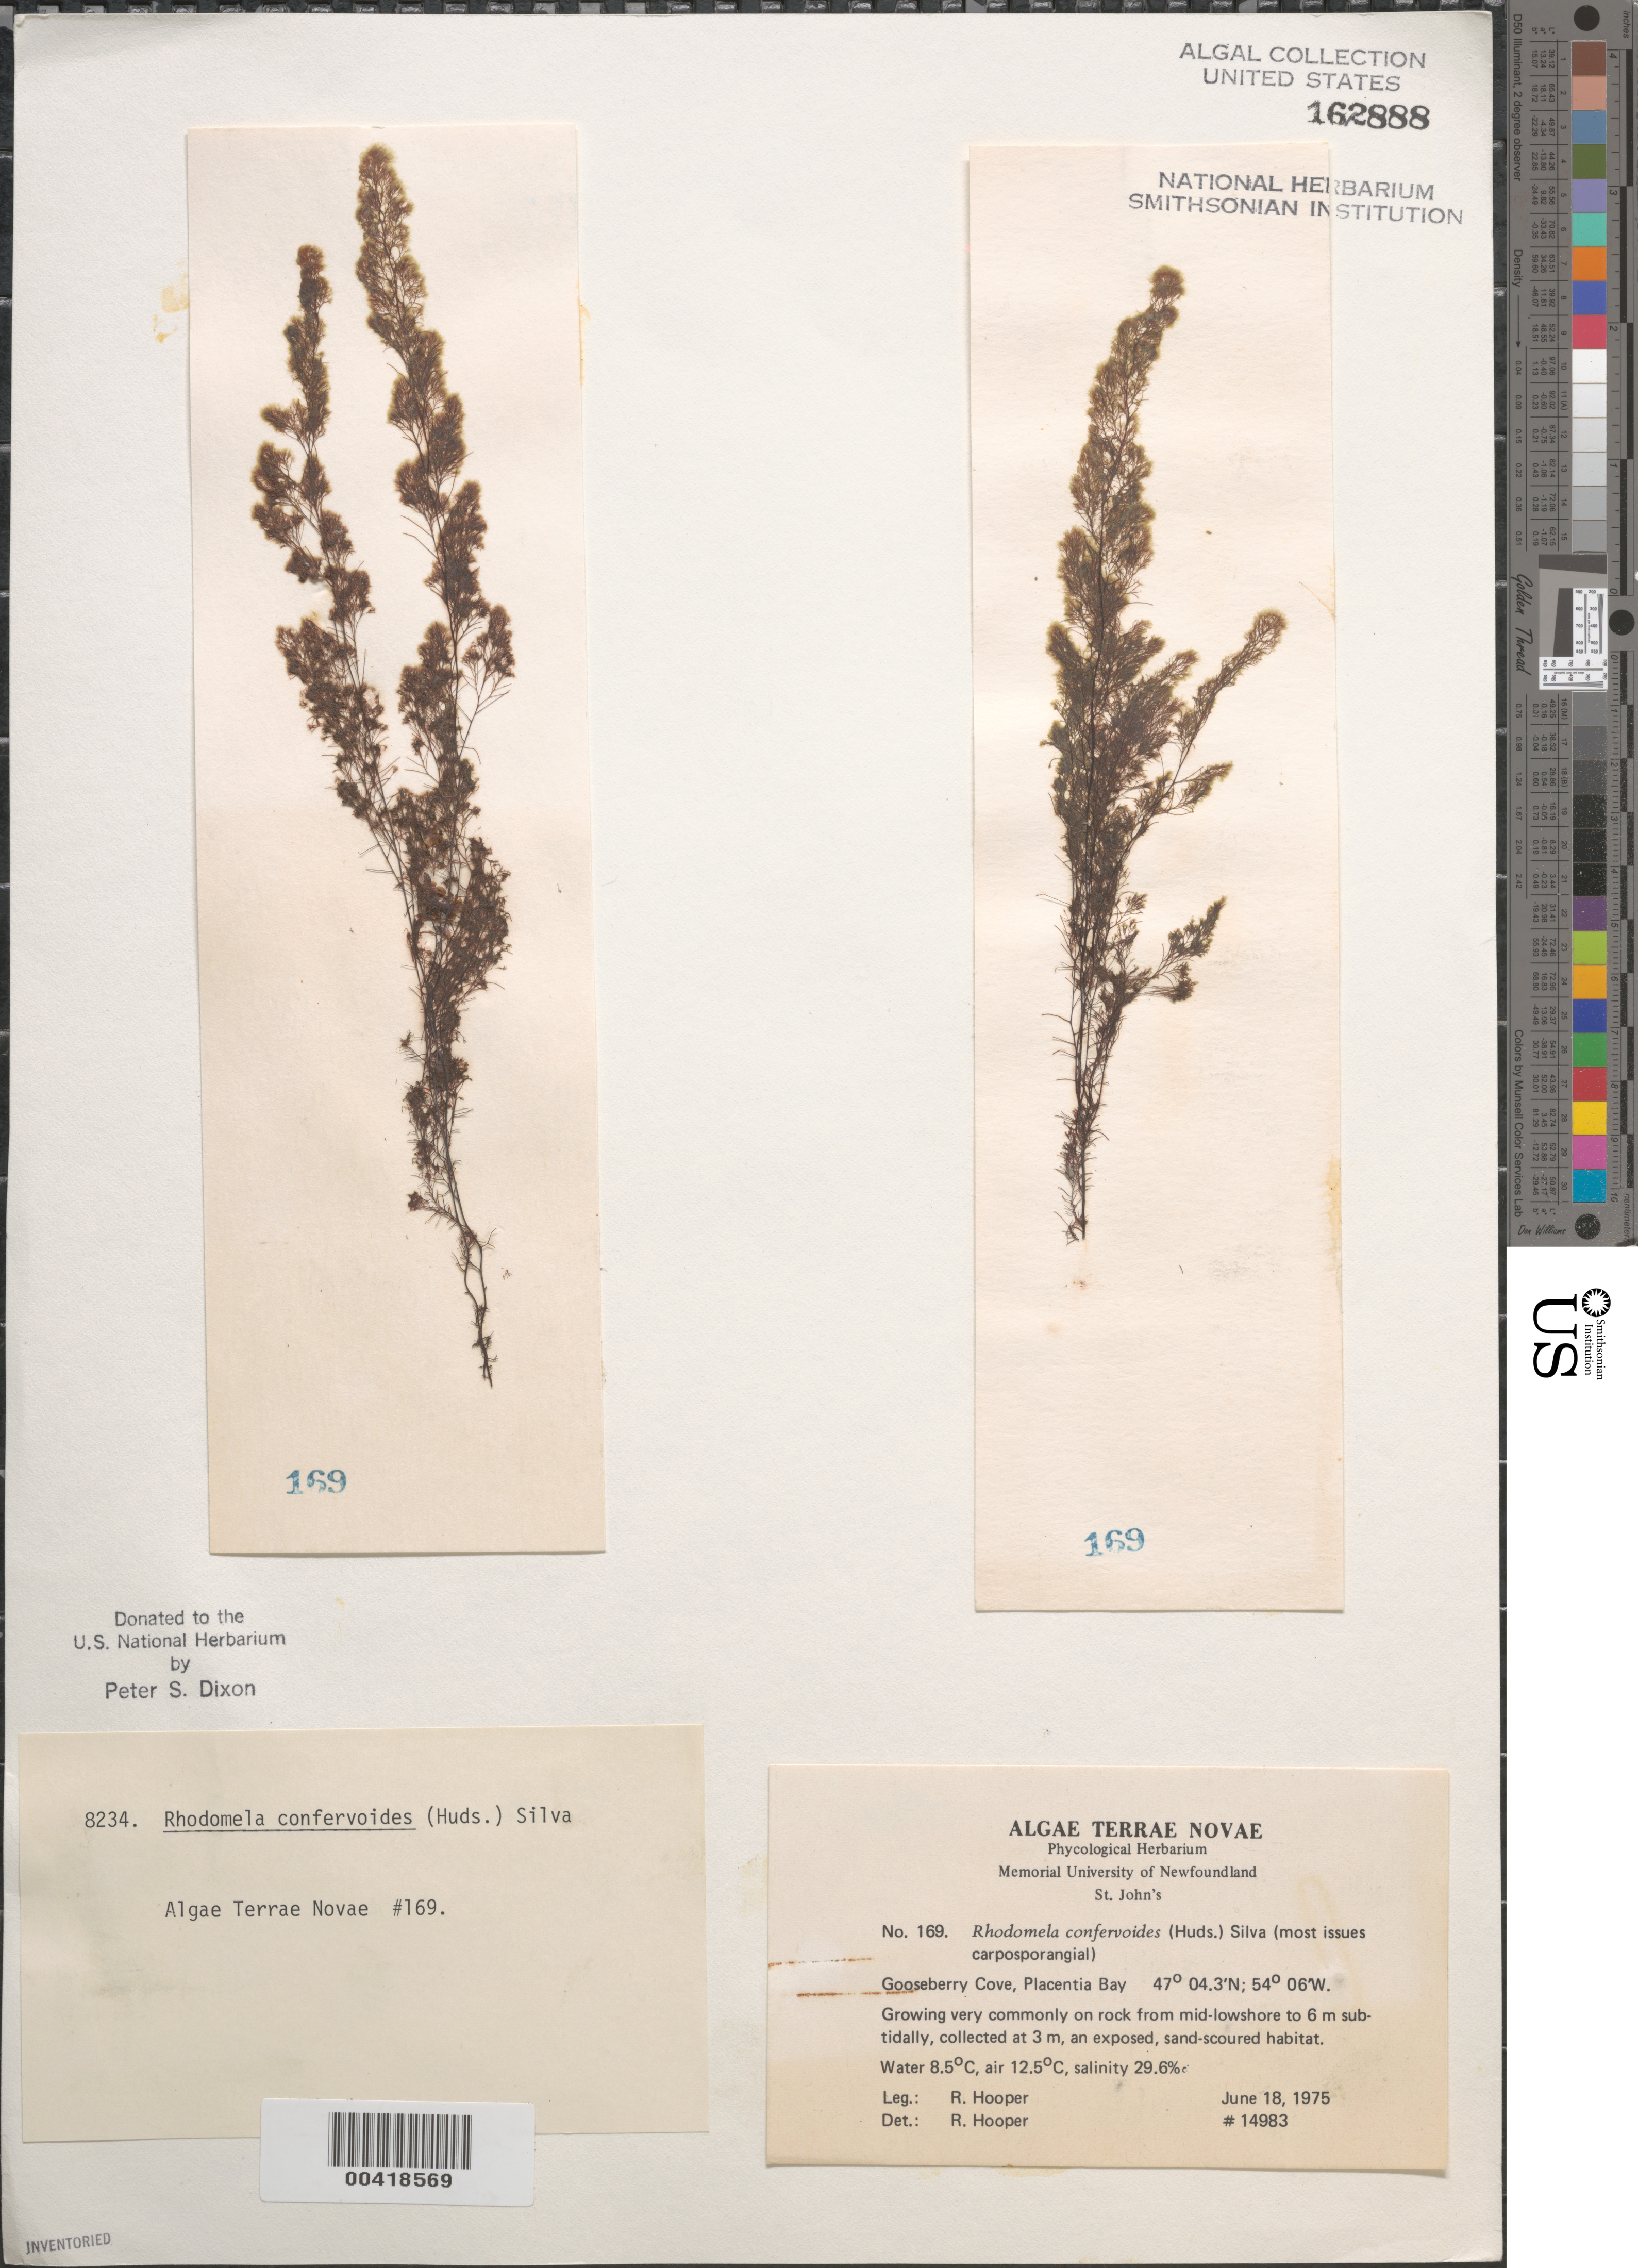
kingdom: Plantae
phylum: Rhodophyta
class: Florideophyceae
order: Ceramiales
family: Rhodomelaceae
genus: Rhodomela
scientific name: Rhodomela confervoides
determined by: Hooper, R. G.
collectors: R. G. Hooper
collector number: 14983 & PSD 8234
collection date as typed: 18 Jun 1975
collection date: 1975-06-18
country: Canada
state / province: Newfoundland and Labrador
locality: Gooseberry Cove, Placentia Bay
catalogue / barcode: US 162888